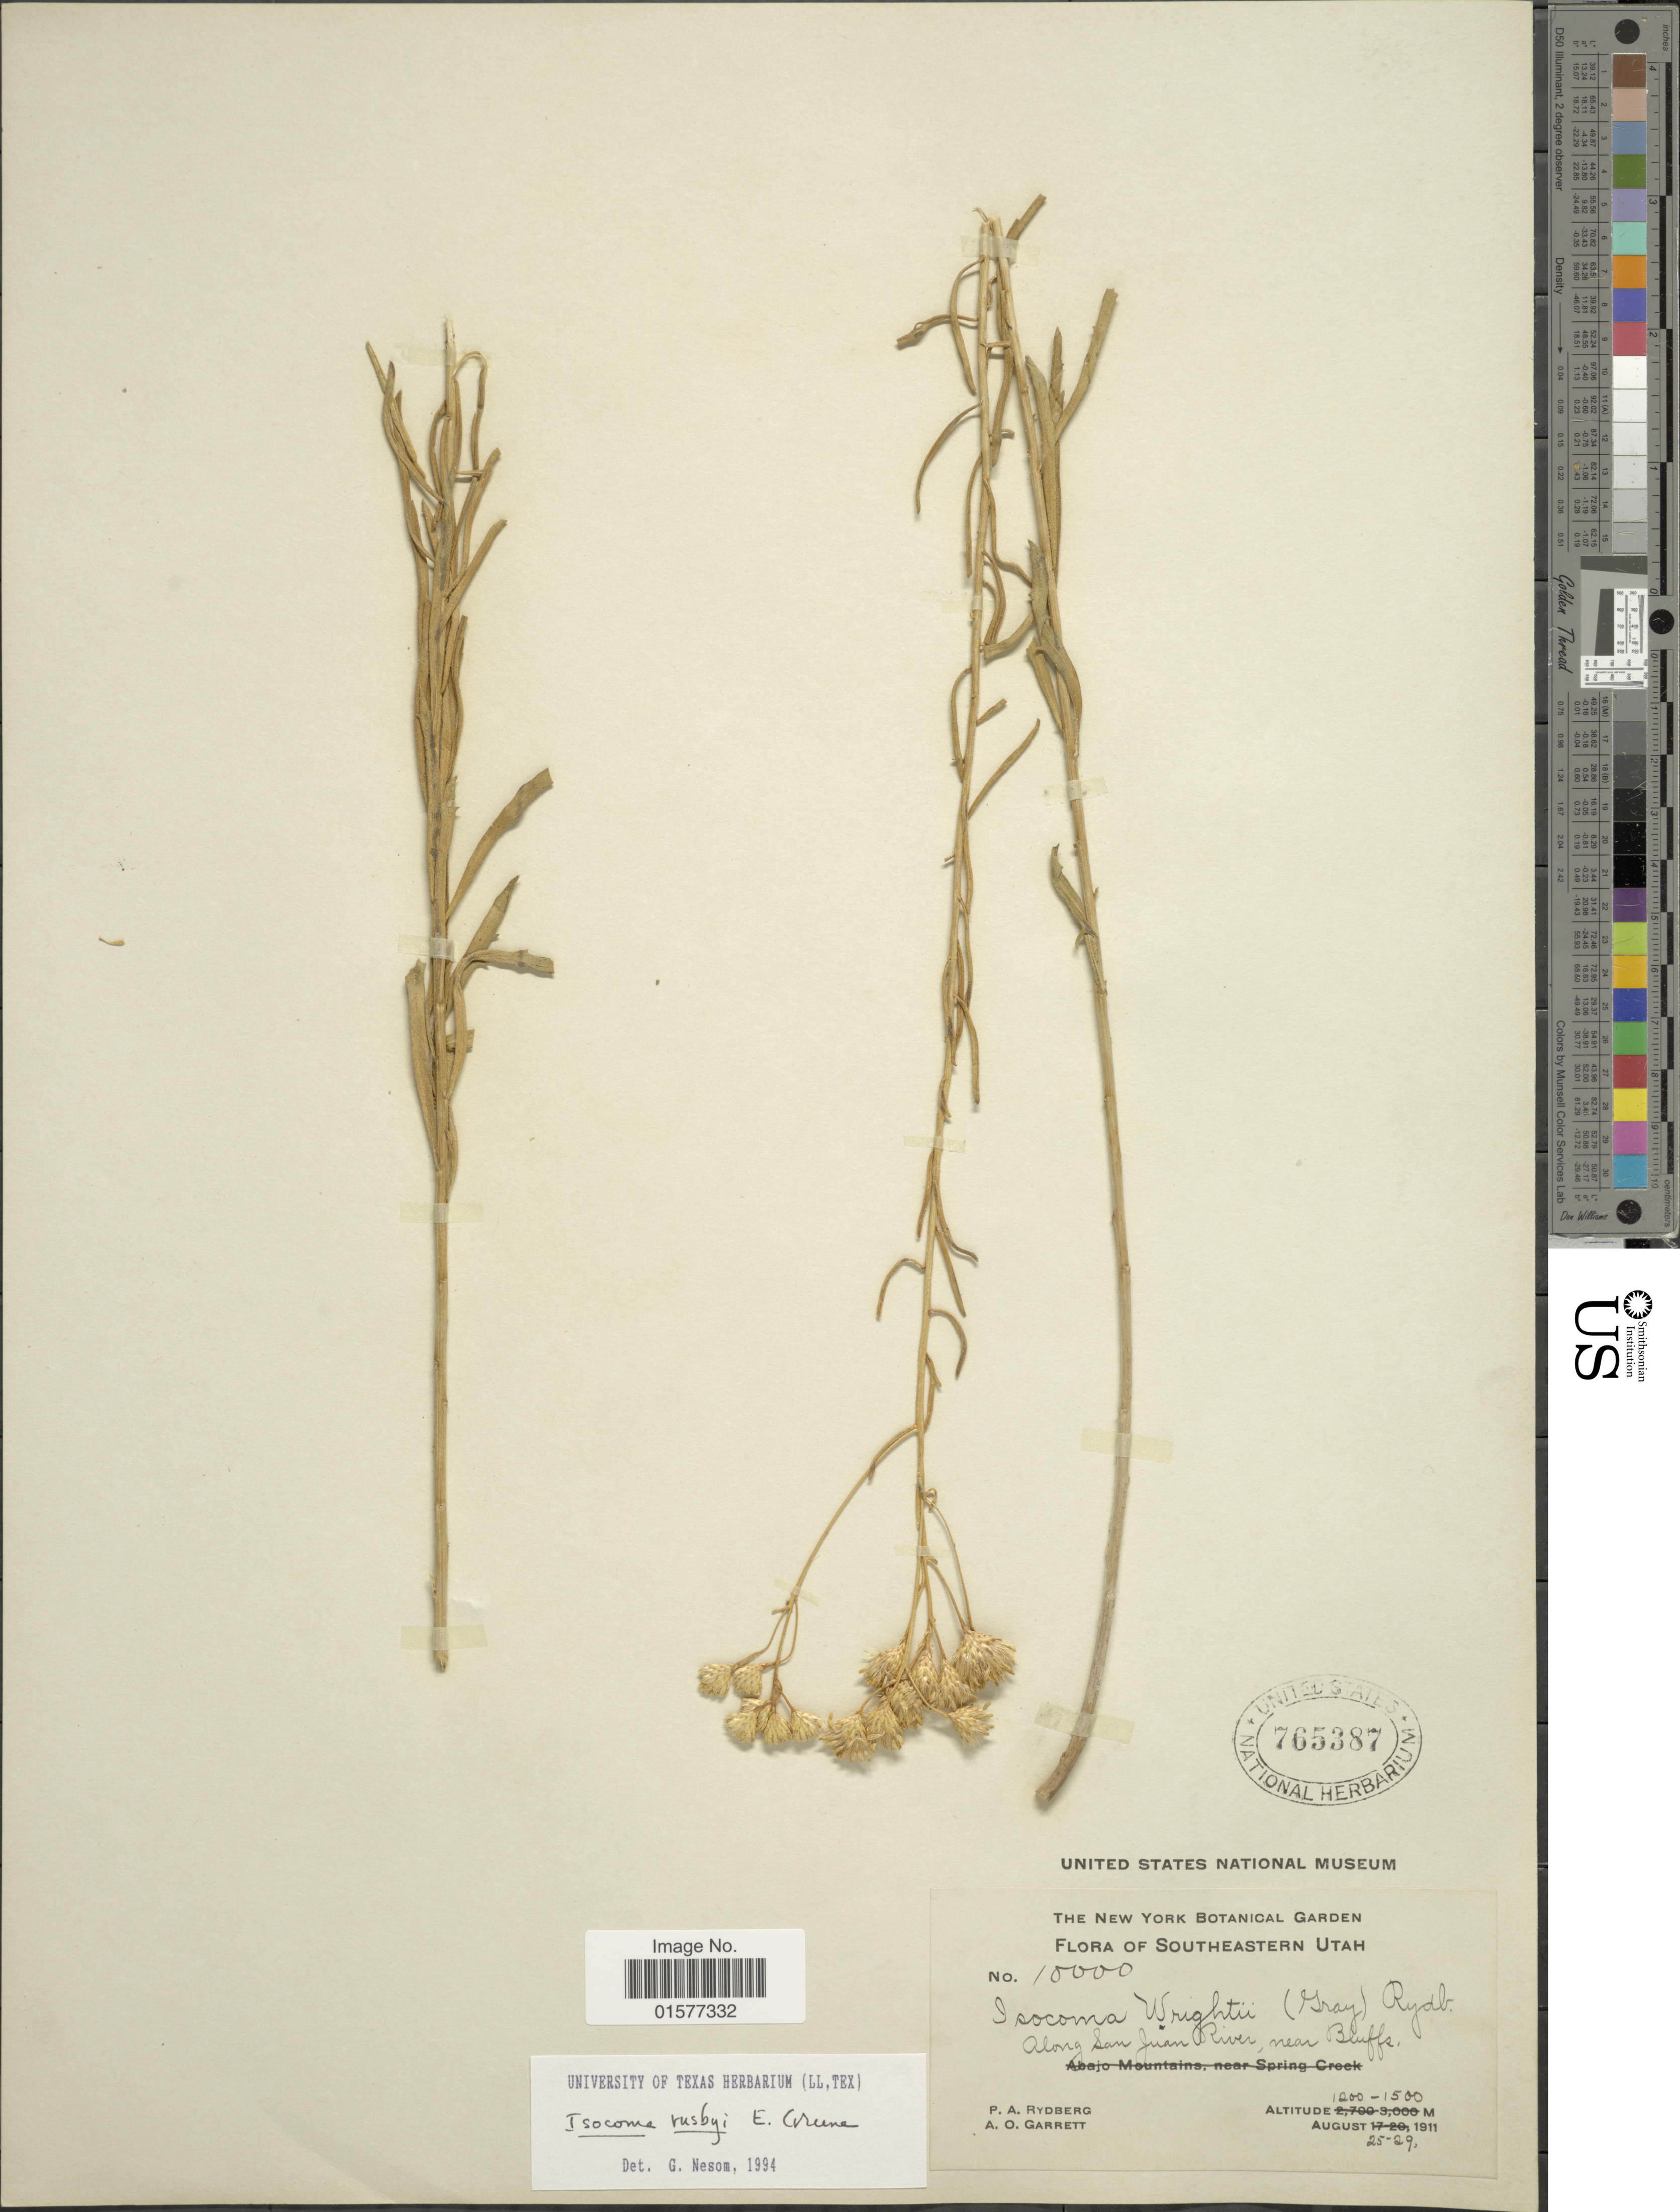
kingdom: Plantae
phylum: Tracheophyta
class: Magnoliopsida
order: Asterales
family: Asteraceae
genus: Isocoma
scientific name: Isocoma rusbyi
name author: Greene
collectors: P. A. Rydberg & A. O. Garrett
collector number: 10000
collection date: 1911-08-25/1911-08-29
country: United States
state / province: Utah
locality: Southeastern Utah, Along San Juan River, near Bluffs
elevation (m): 1200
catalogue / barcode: US 765387